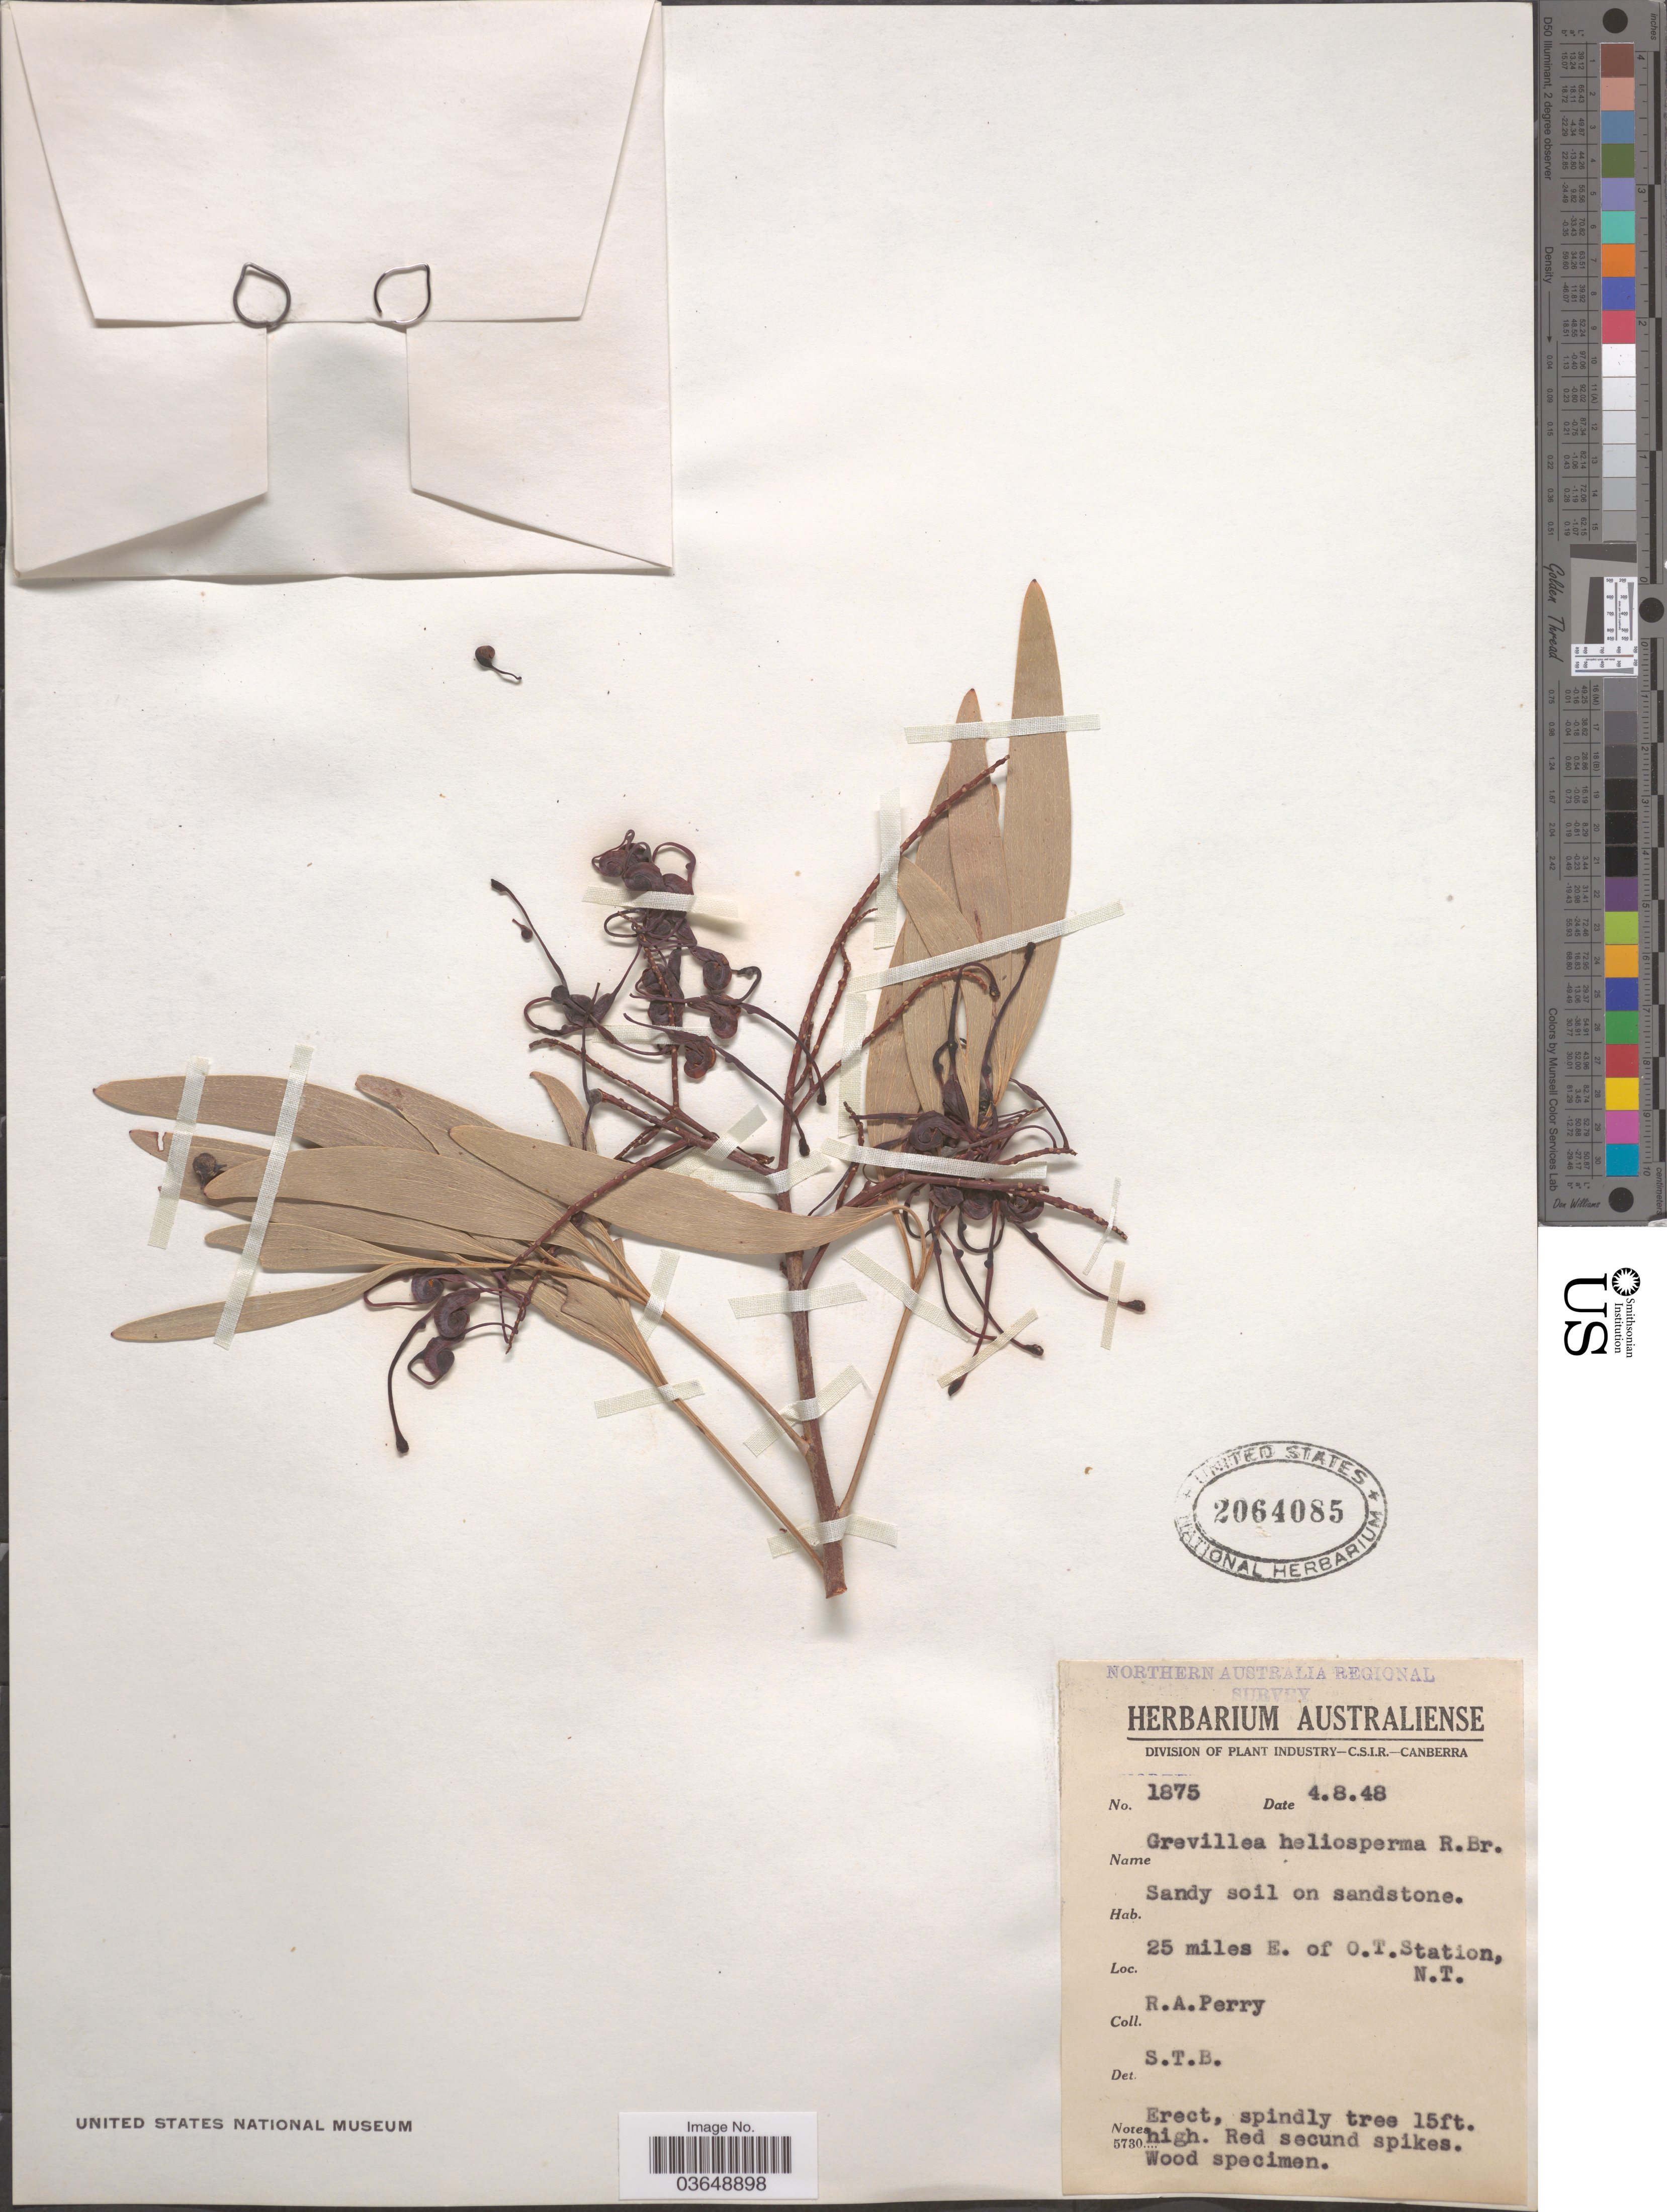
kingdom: Plantae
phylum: Tracheophyta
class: Magnoliopsida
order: Proteales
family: Proteaceae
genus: Grevillea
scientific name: Grevillea heliosperma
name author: R. Br.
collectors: Perry, R. A.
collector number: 1875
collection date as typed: Transcribed d/m/y: 4/8/48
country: Australia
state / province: Northern Territory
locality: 25 miles E. of O.T. Station.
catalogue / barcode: US 2064085